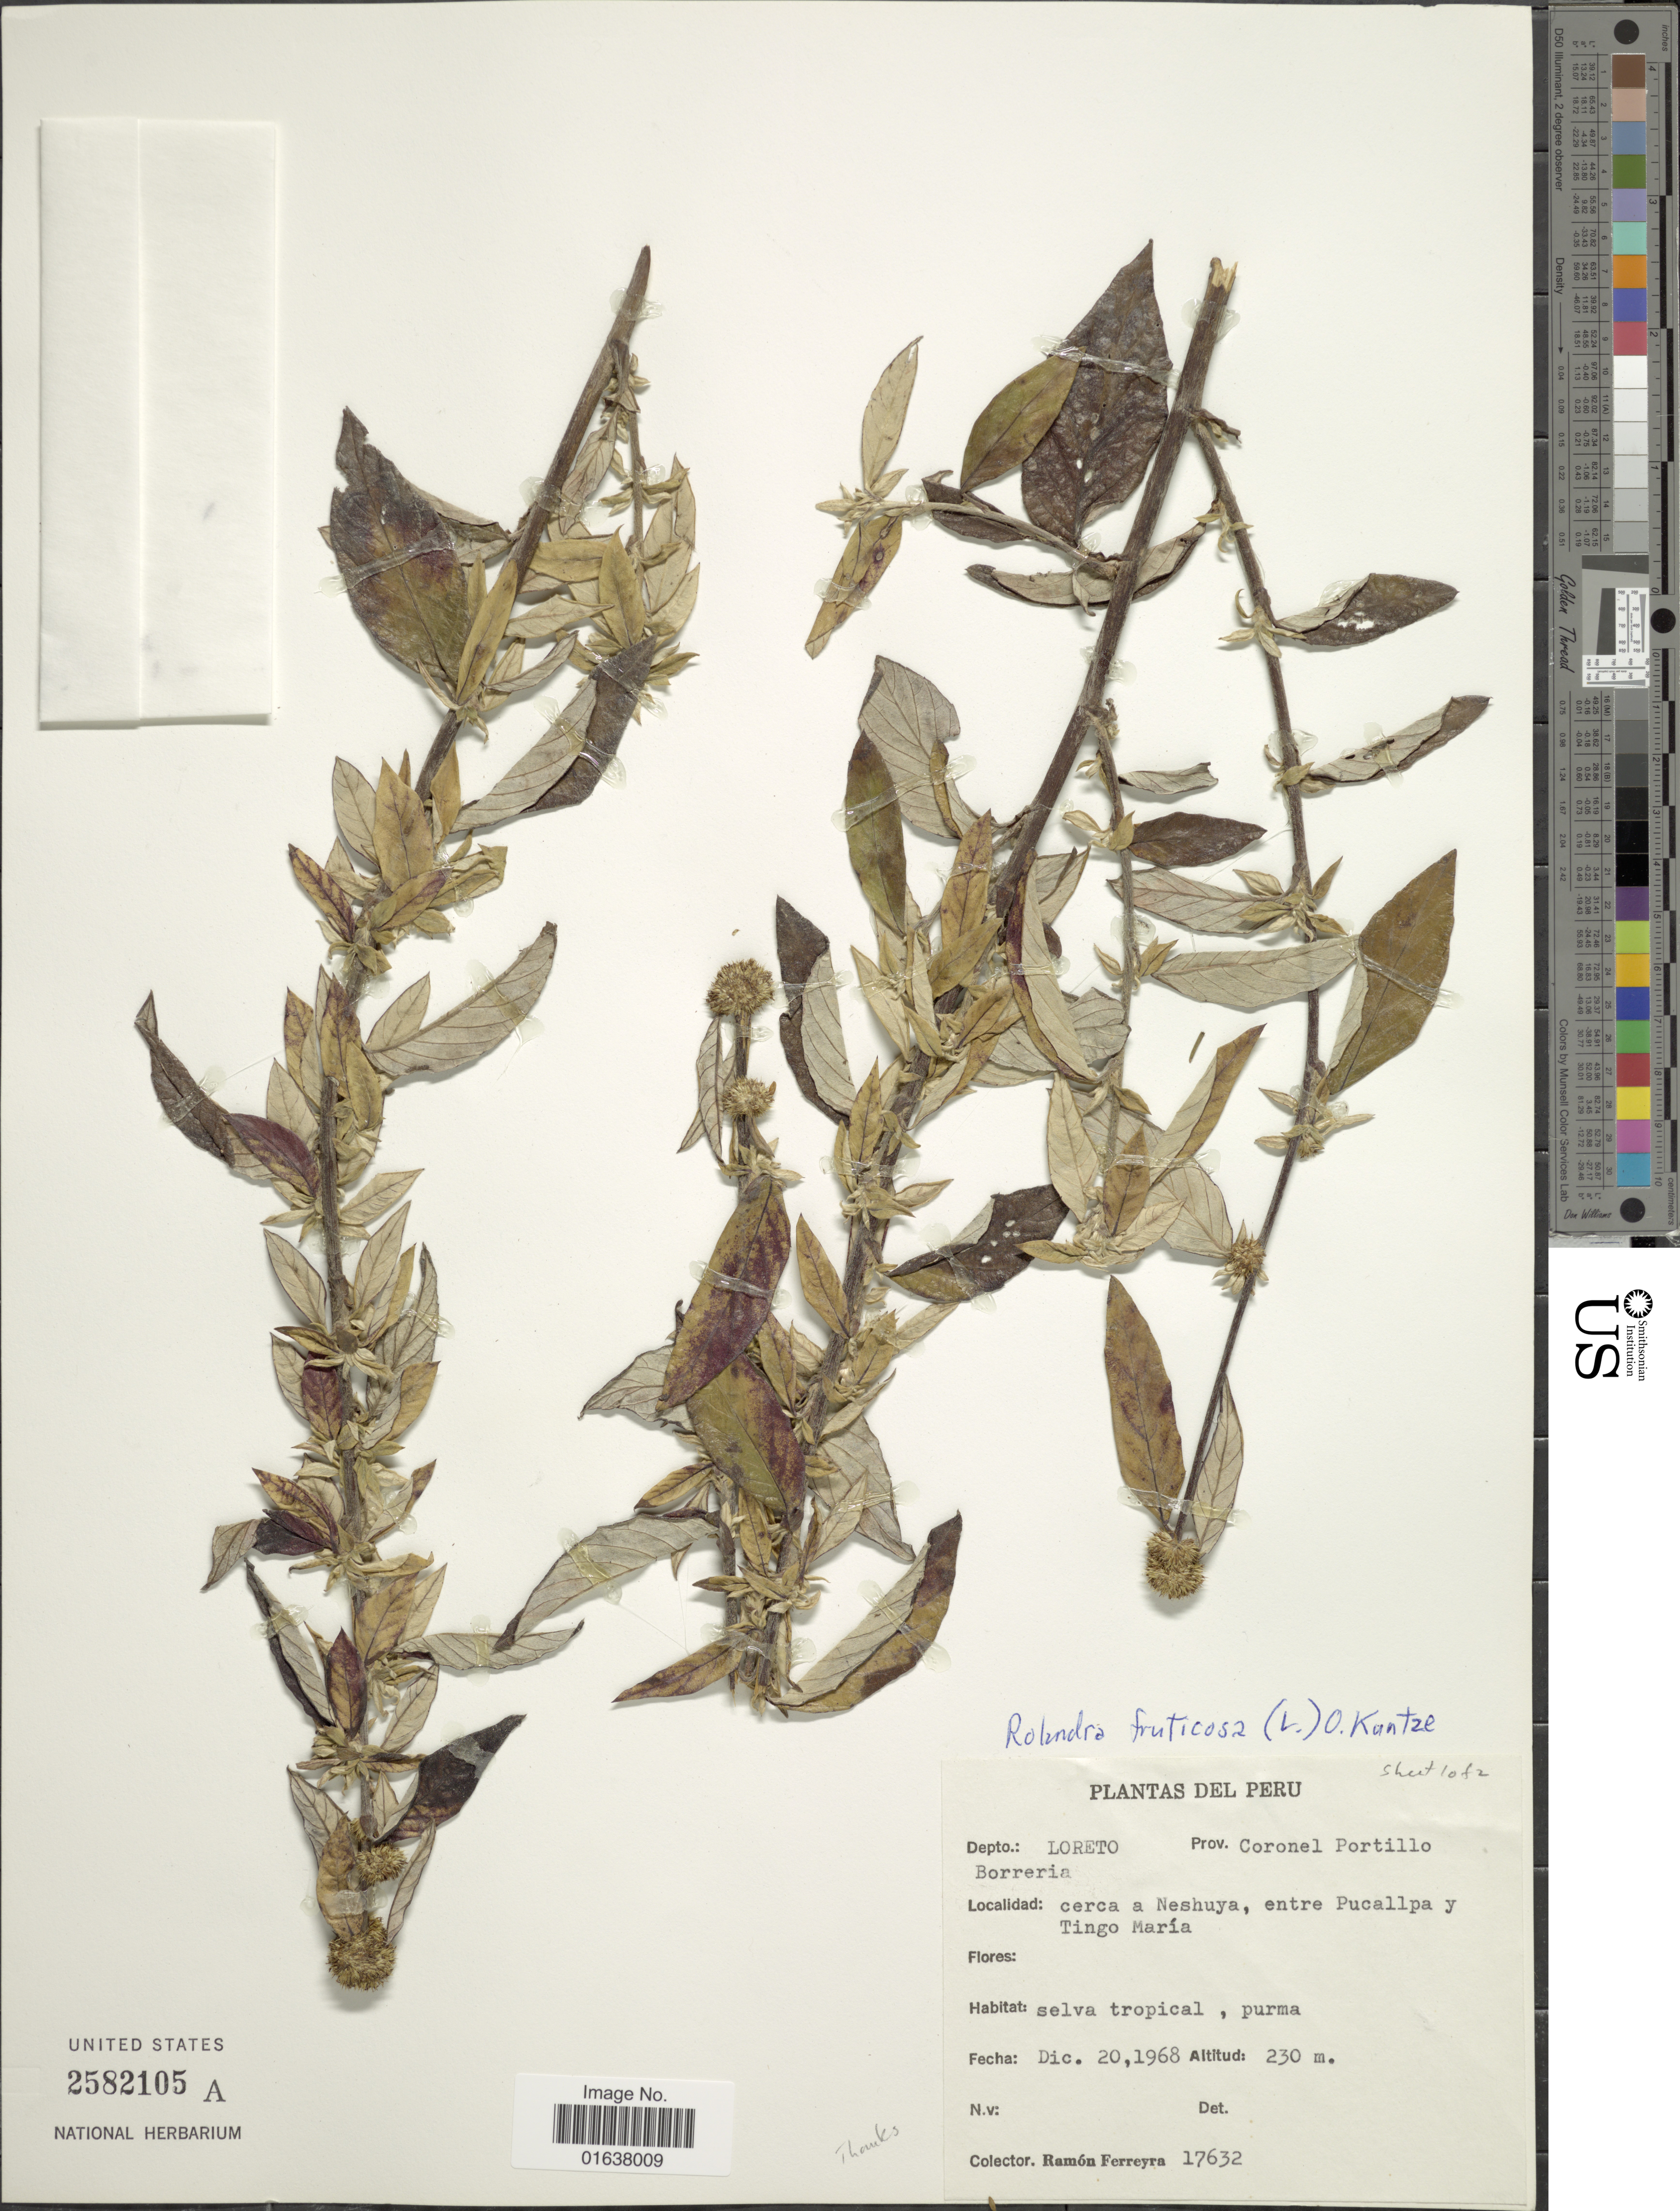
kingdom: Plantae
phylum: Tracheophyta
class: Magnoliopsida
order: Asterales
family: Asteraceae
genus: Rolandra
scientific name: Rolandra fruticosa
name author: (L.) Kuntze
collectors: R. A. Ferreyra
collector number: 17632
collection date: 1968-12-20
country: Peru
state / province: Loreto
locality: Prov. Coronel Portillo, cerca a Neshuya, entre Pucallpa y Tingo Maria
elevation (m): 230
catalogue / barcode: US 2582105A